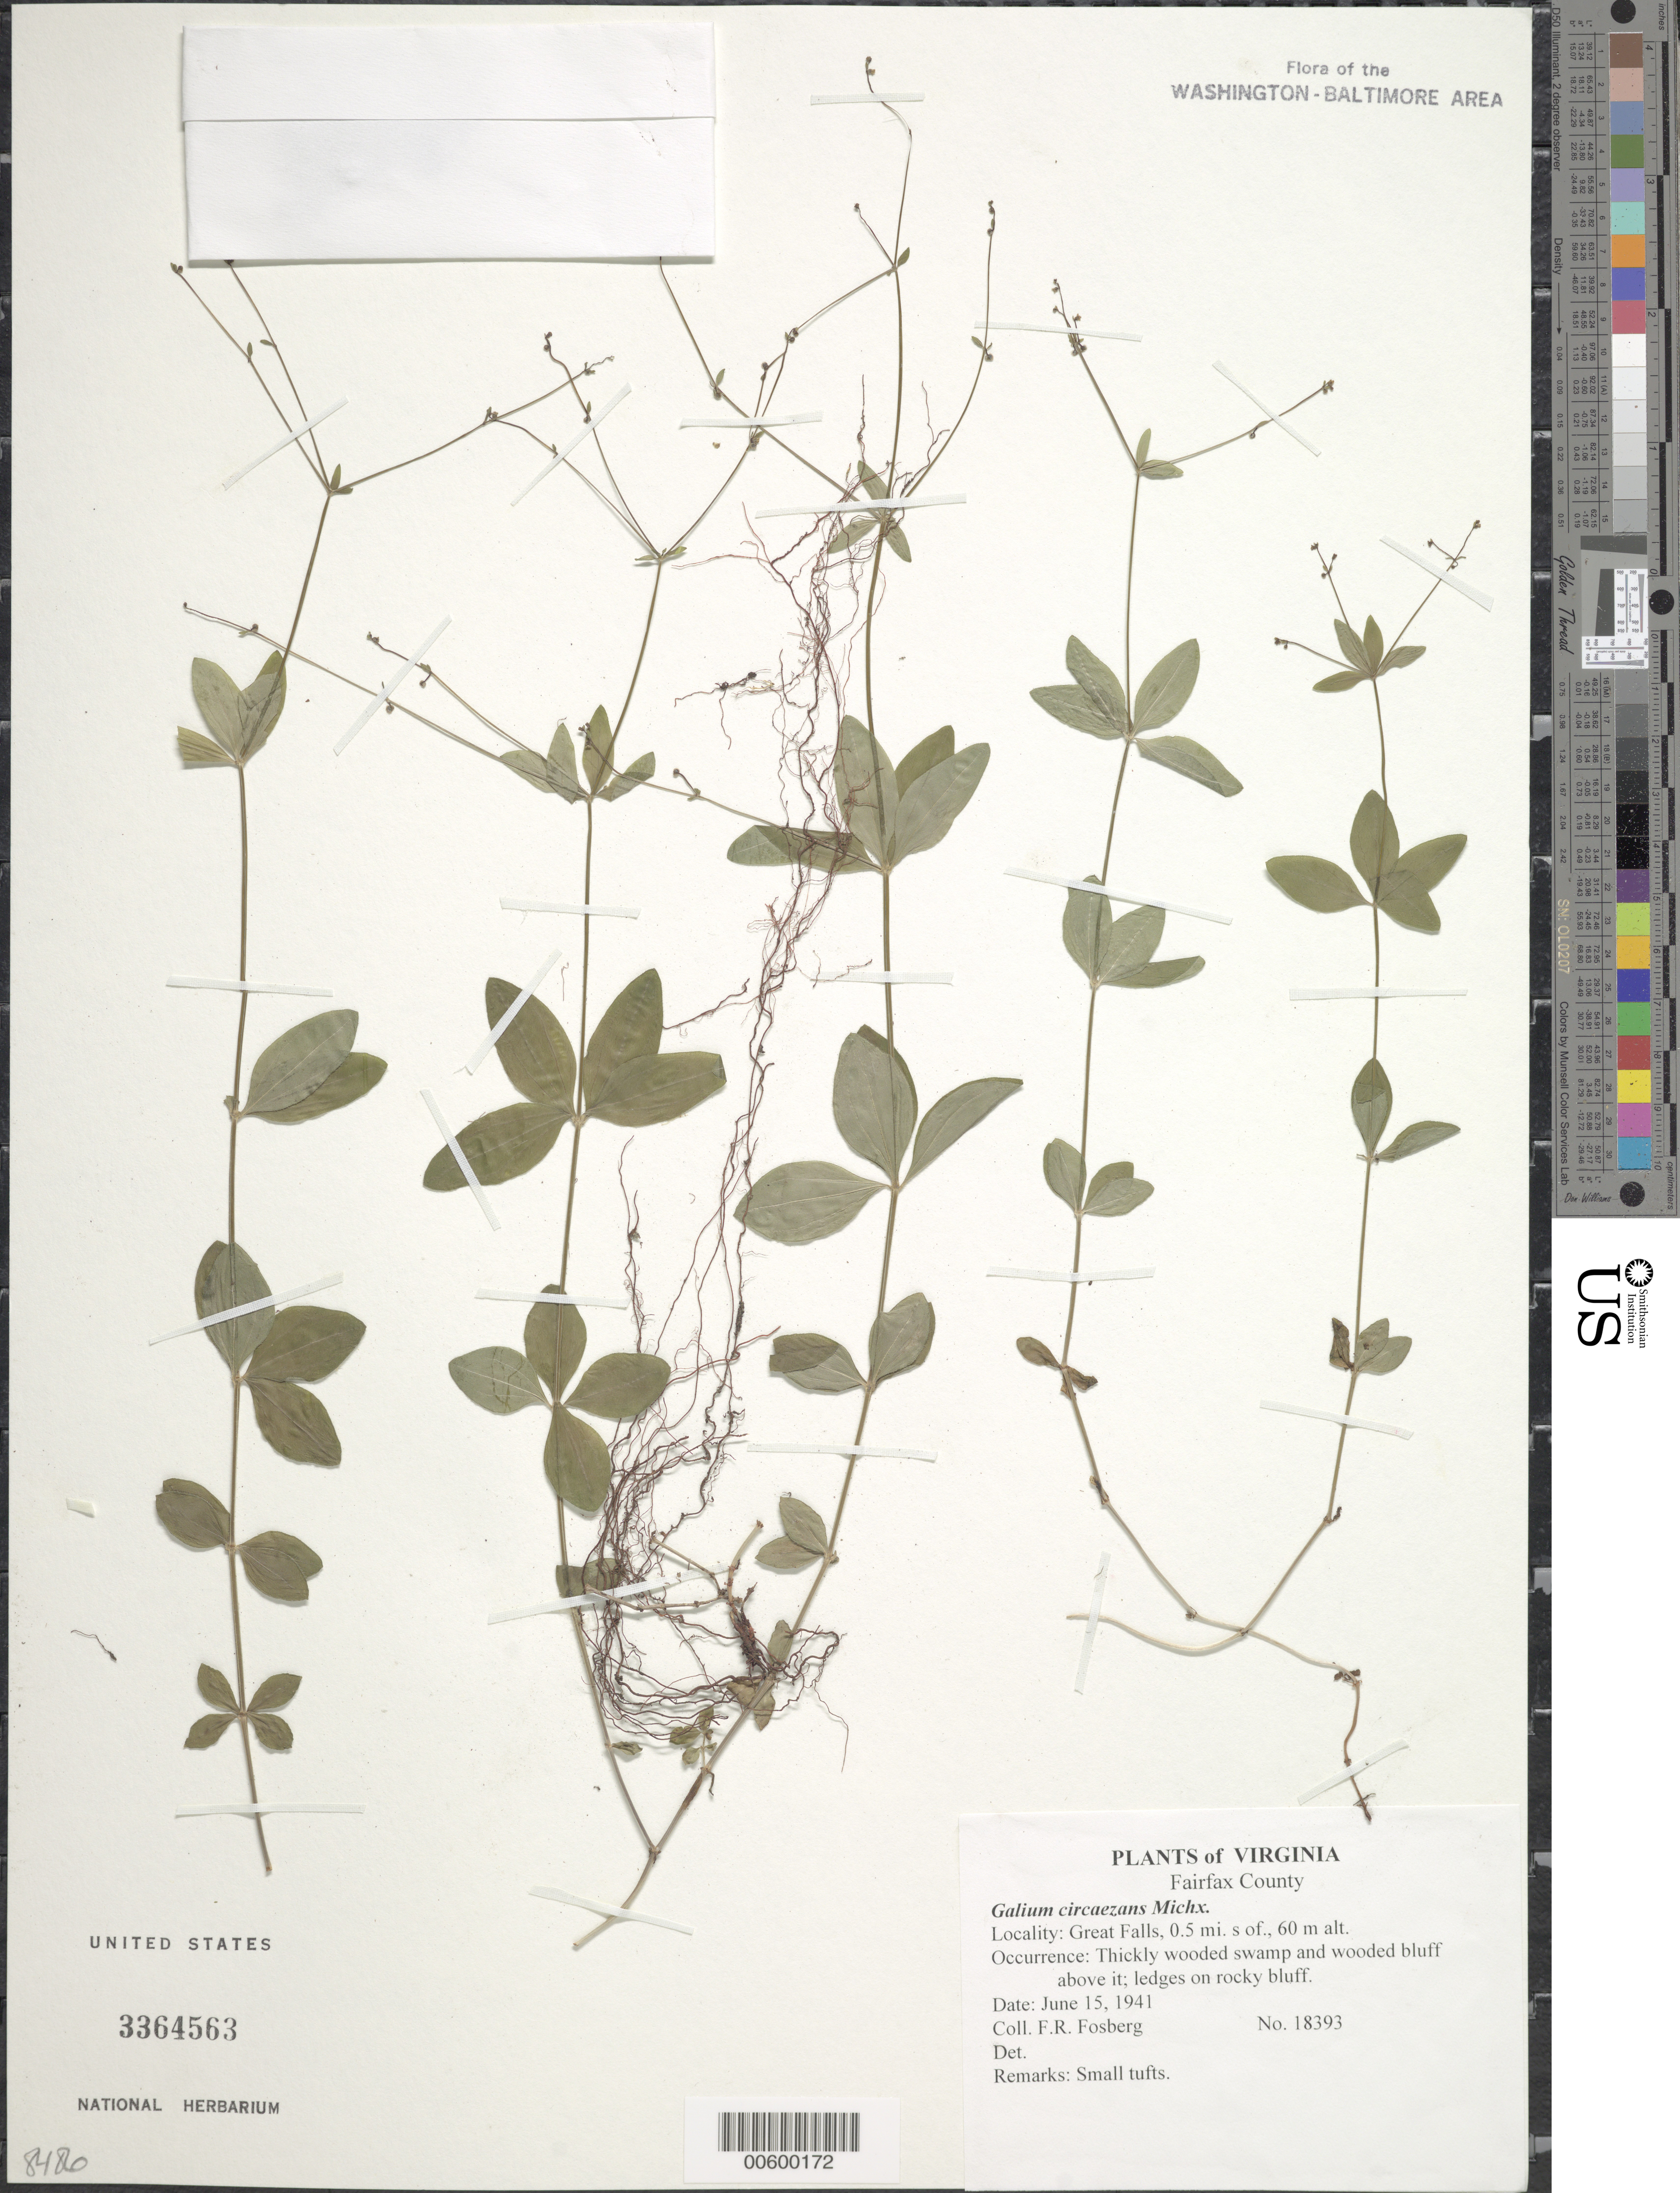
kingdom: Plantae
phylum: Tracheophyta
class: Magnoliopsida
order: Gentianales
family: Rubiaceae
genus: Galium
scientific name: Galium circaezans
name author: Michx.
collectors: F. R. Fosberg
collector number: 18393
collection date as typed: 15 Jun 1941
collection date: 1941-06-15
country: United States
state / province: Virginia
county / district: Fairfax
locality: Great Falls, 0.5 mi. S of.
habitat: Thickly wooded swamp and wooded bluff above it; ledges on rocky bluff.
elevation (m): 60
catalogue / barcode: US 3364563